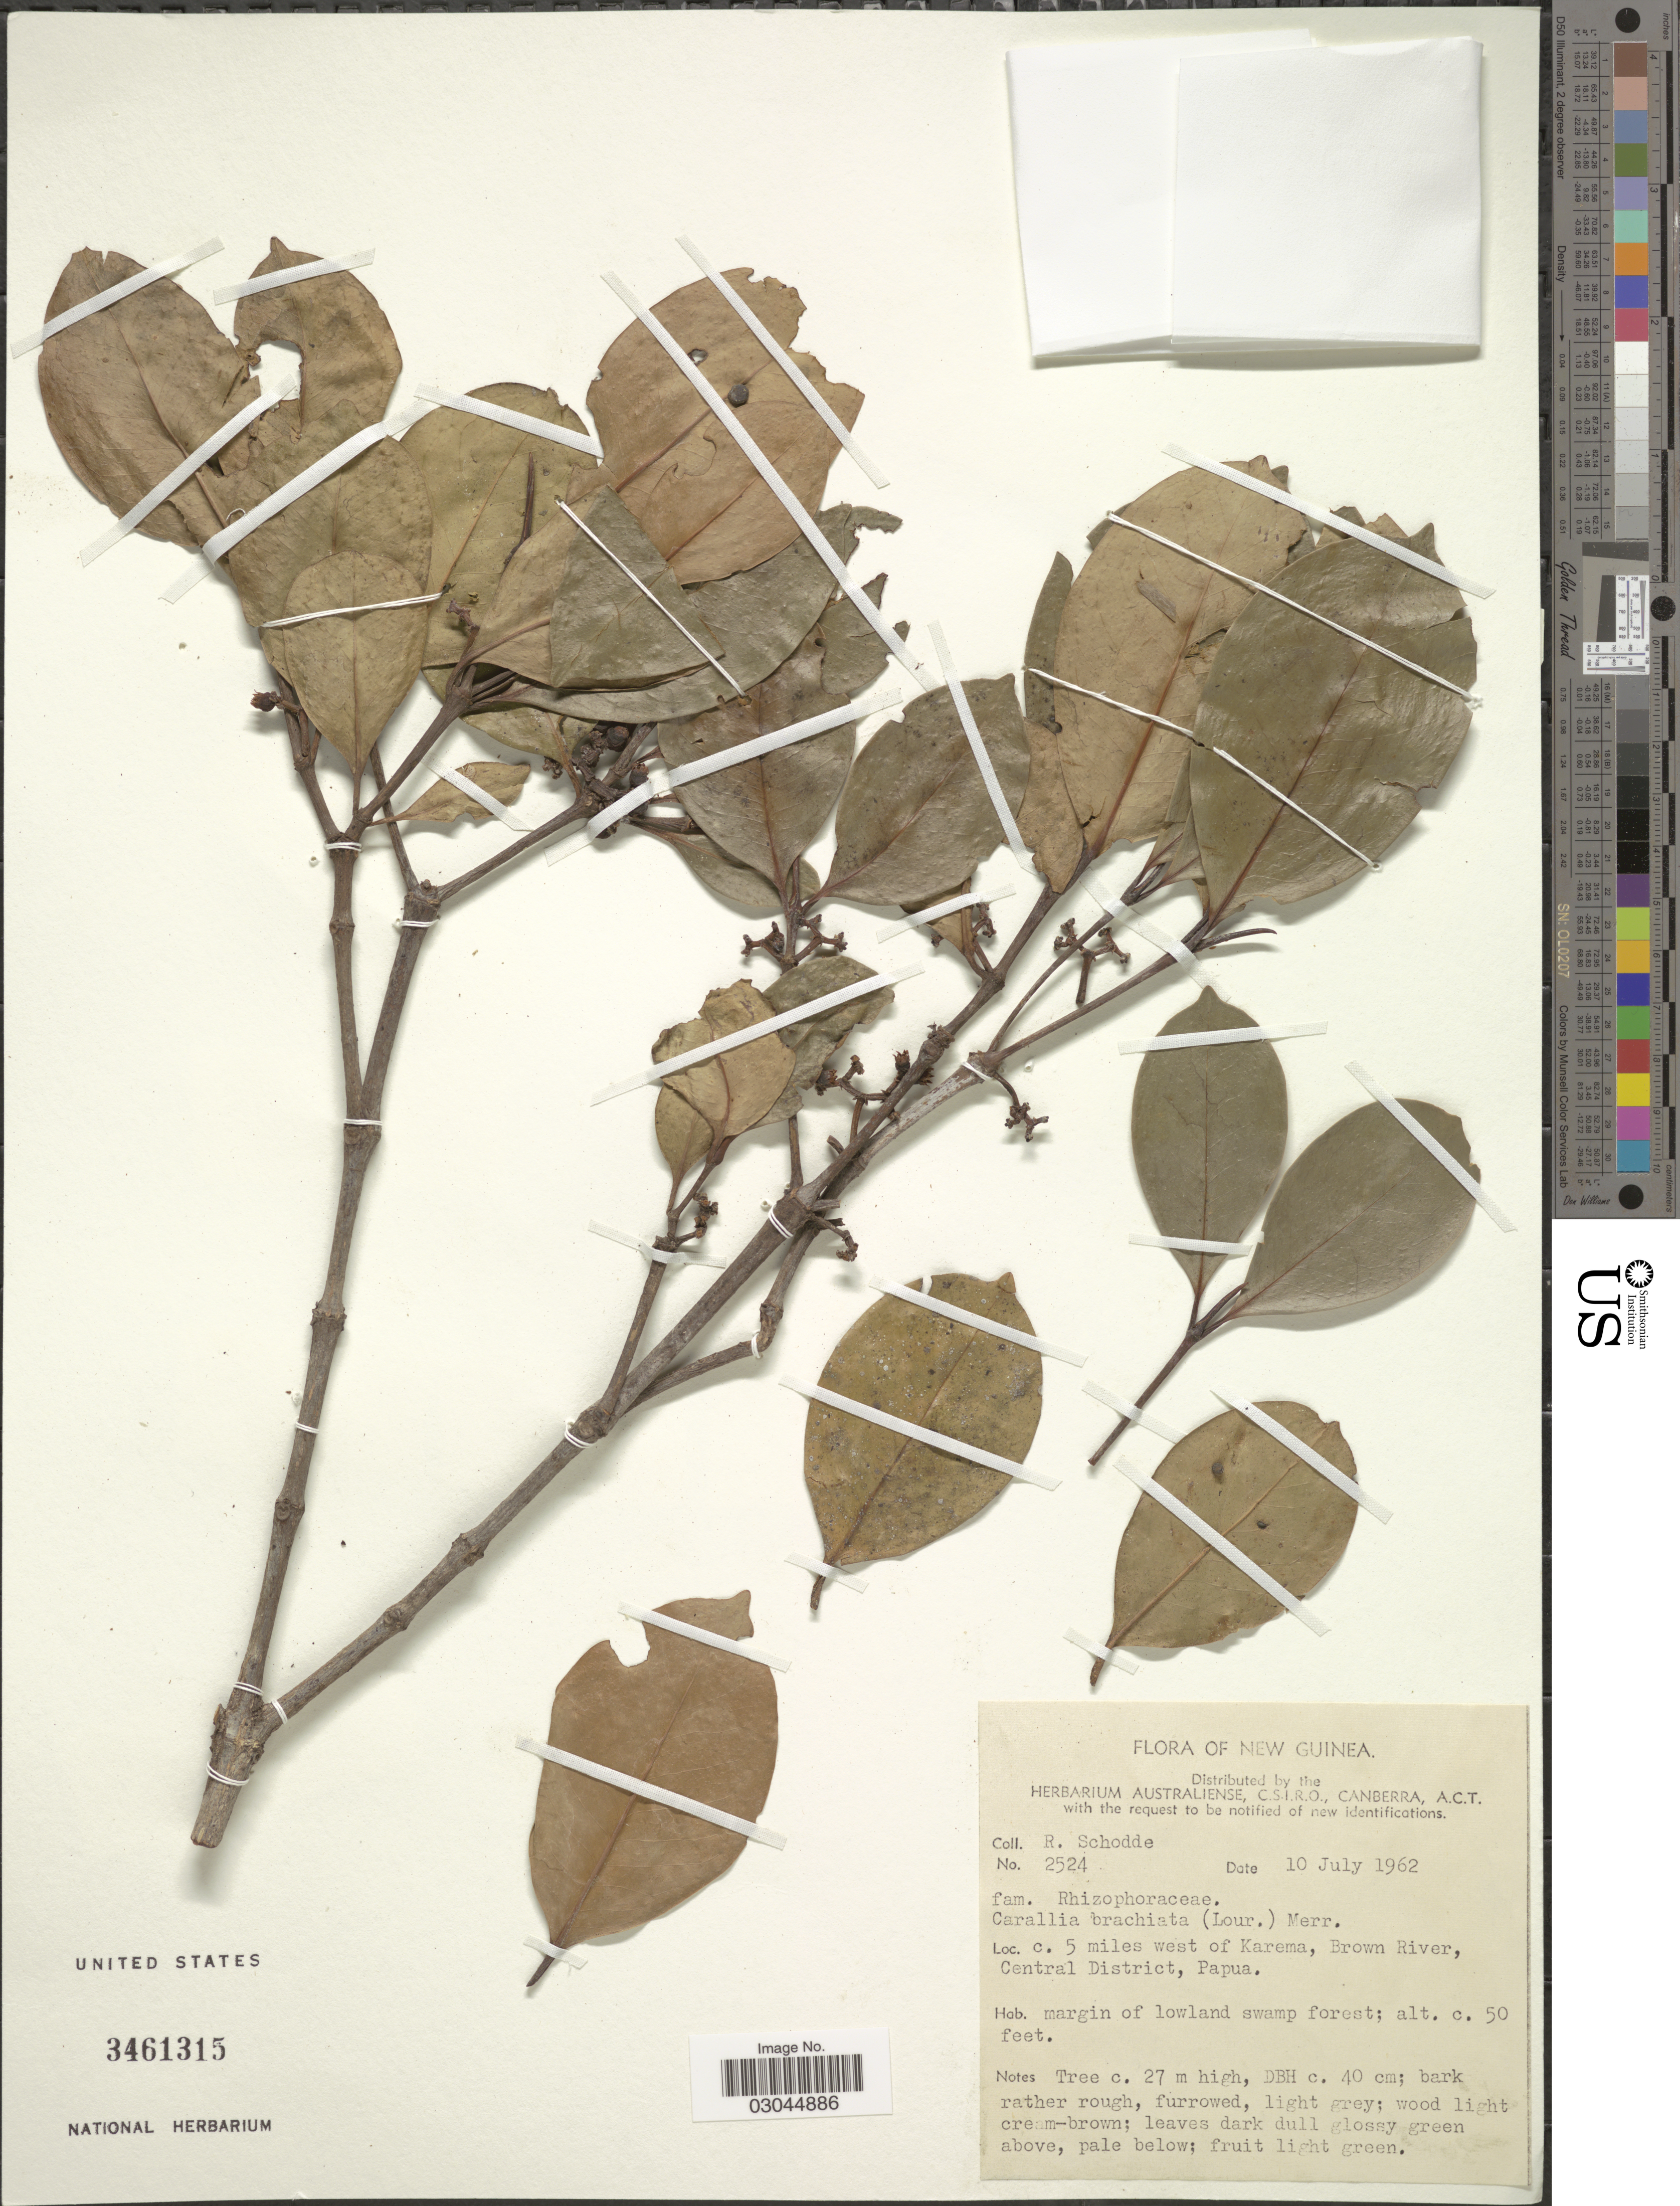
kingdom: Plantae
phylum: Tracheophyta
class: Magnoliopsida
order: Malpighiales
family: Rhizophoraceae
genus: Carallia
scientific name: Carallia brachiata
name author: (Lour.) Merr.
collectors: R. Schodde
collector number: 2524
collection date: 1962-07-10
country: Papua New Guinea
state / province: Central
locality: New Guinea, c. 5 miles west of Karema, Brown River, Central District, Papua.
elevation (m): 15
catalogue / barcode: US 3461315